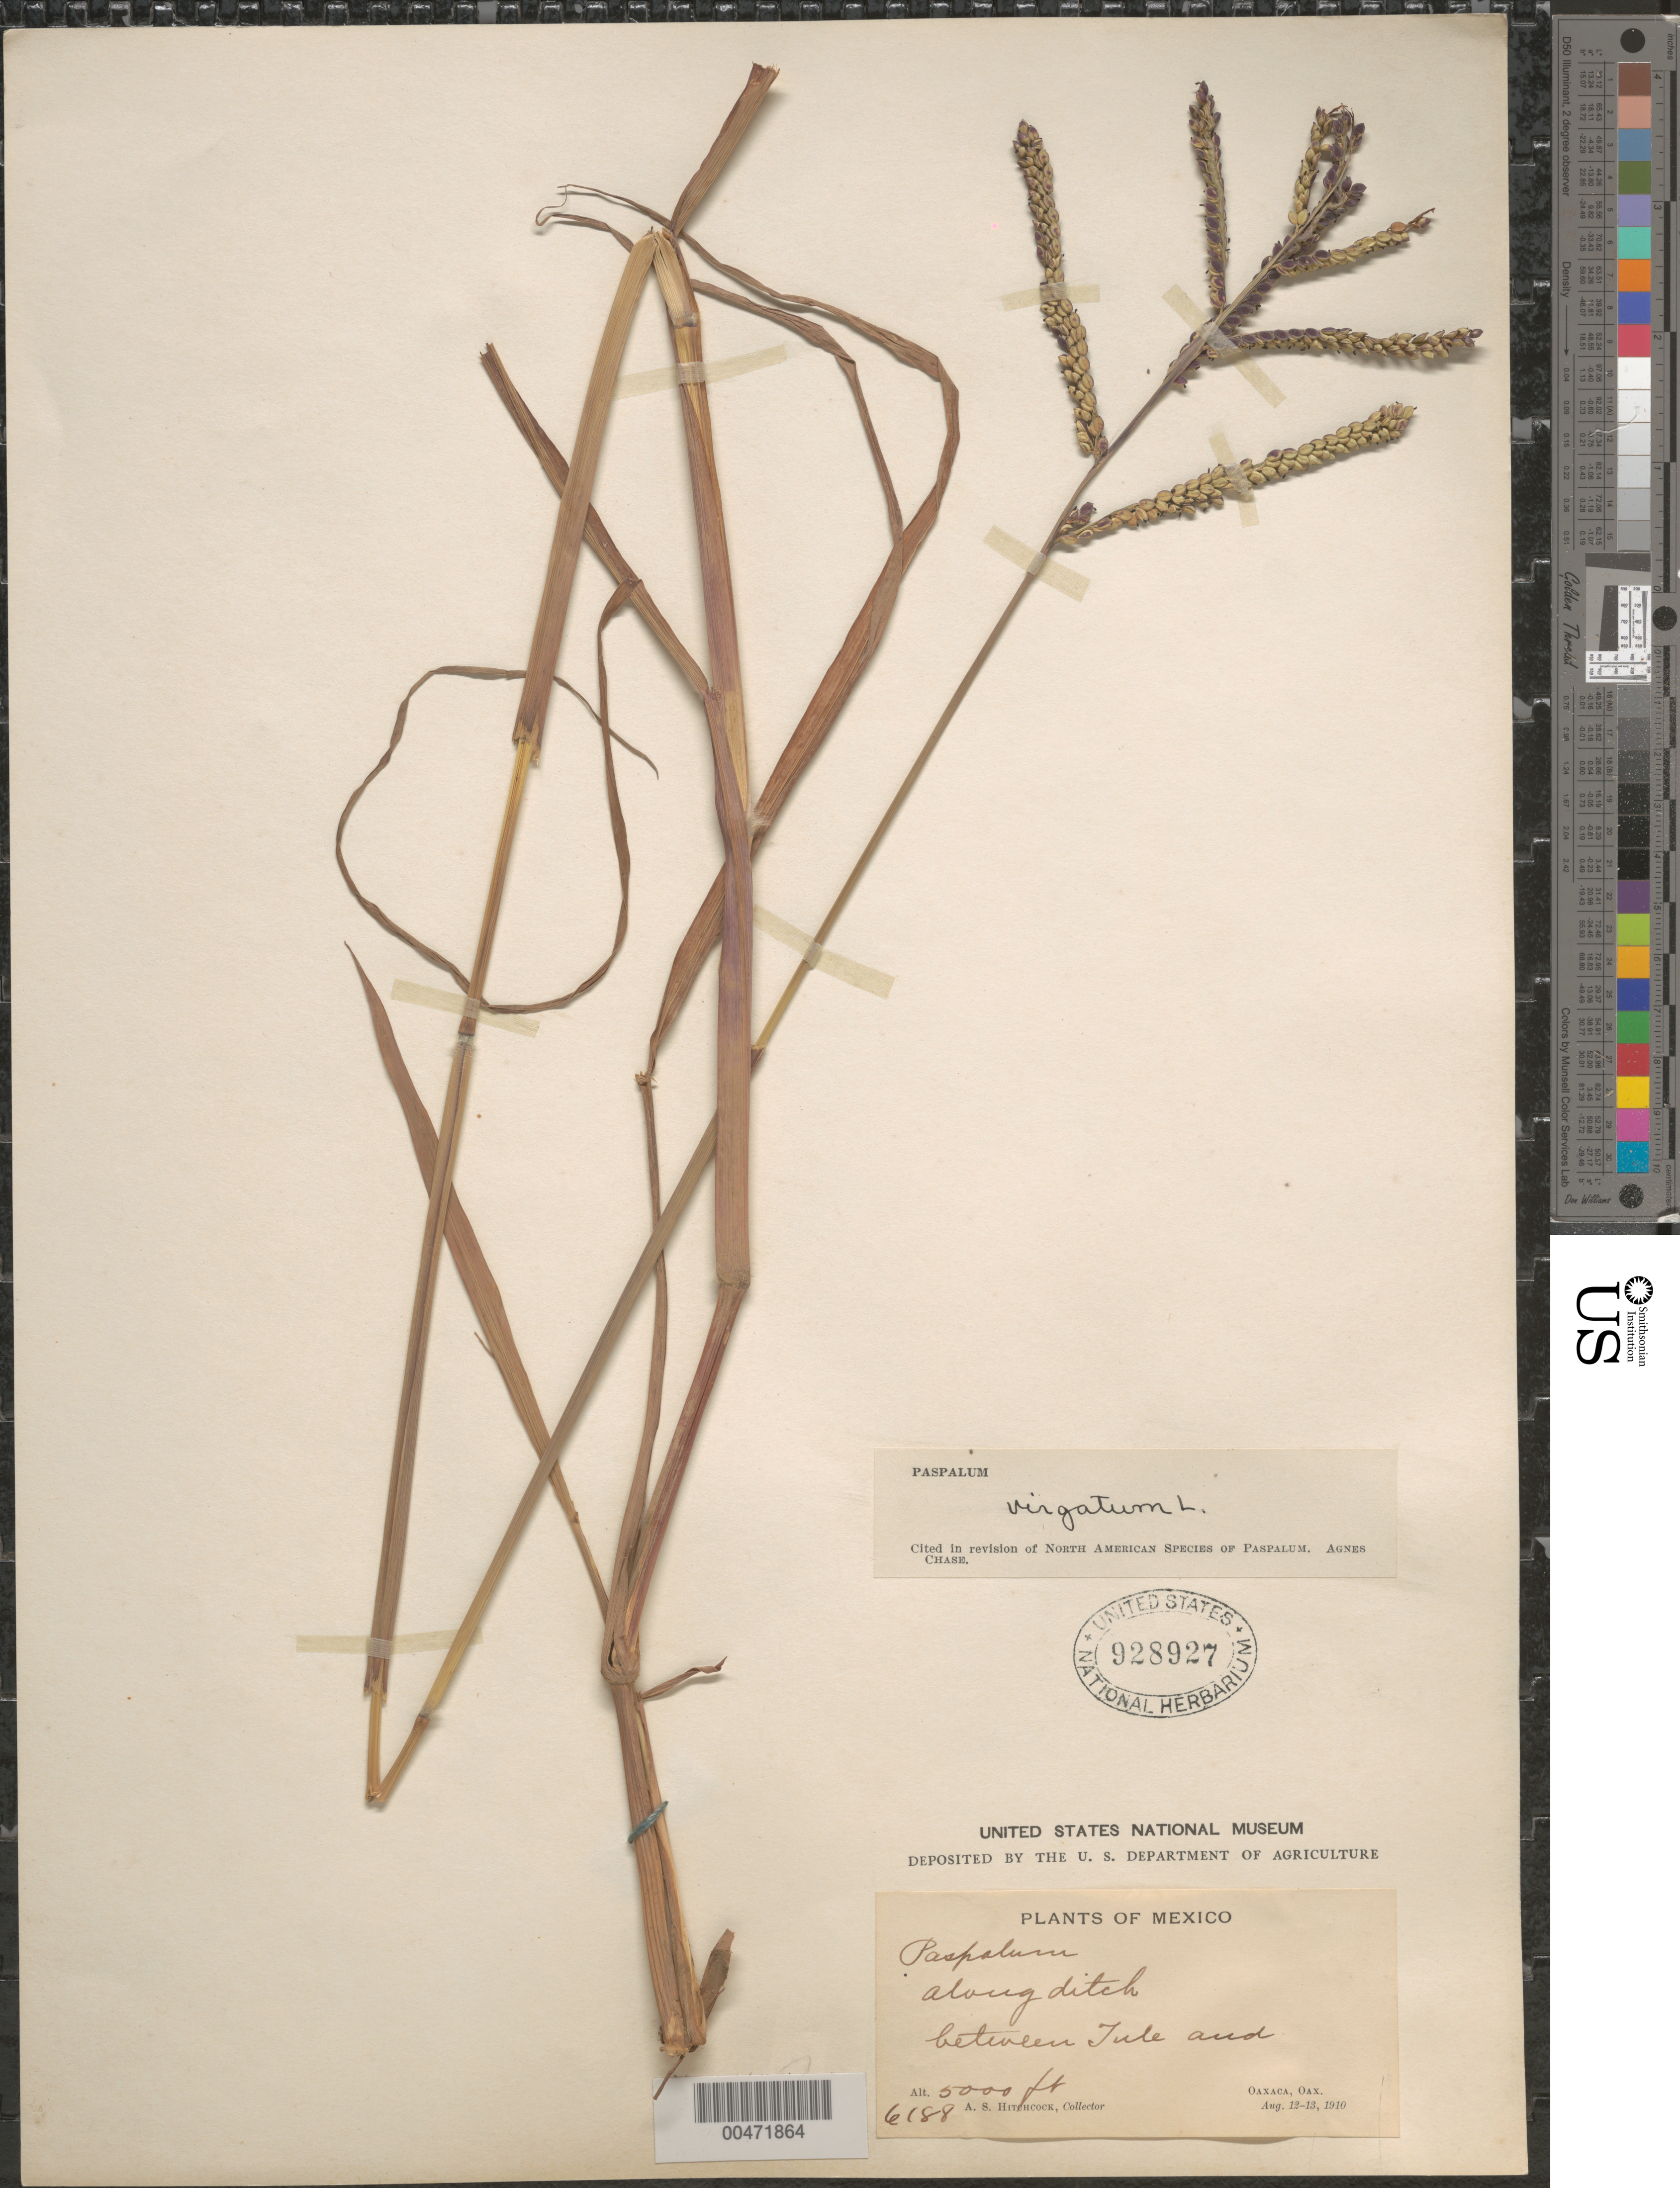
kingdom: Plantae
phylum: Tracheophyta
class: Liliopsida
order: Poales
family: Poaceae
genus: Paspalum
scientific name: Paspalum virgatum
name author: L.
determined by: Chase, [M.] Agnes, (US)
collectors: A. S. Hitchcock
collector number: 6188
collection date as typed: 12 Aug 1910 to 13 Aug 1910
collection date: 1910-08-12/1910-08-13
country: Mexico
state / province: Oaxaca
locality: Between Tule & Oaxaca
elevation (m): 1524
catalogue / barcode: US 928927